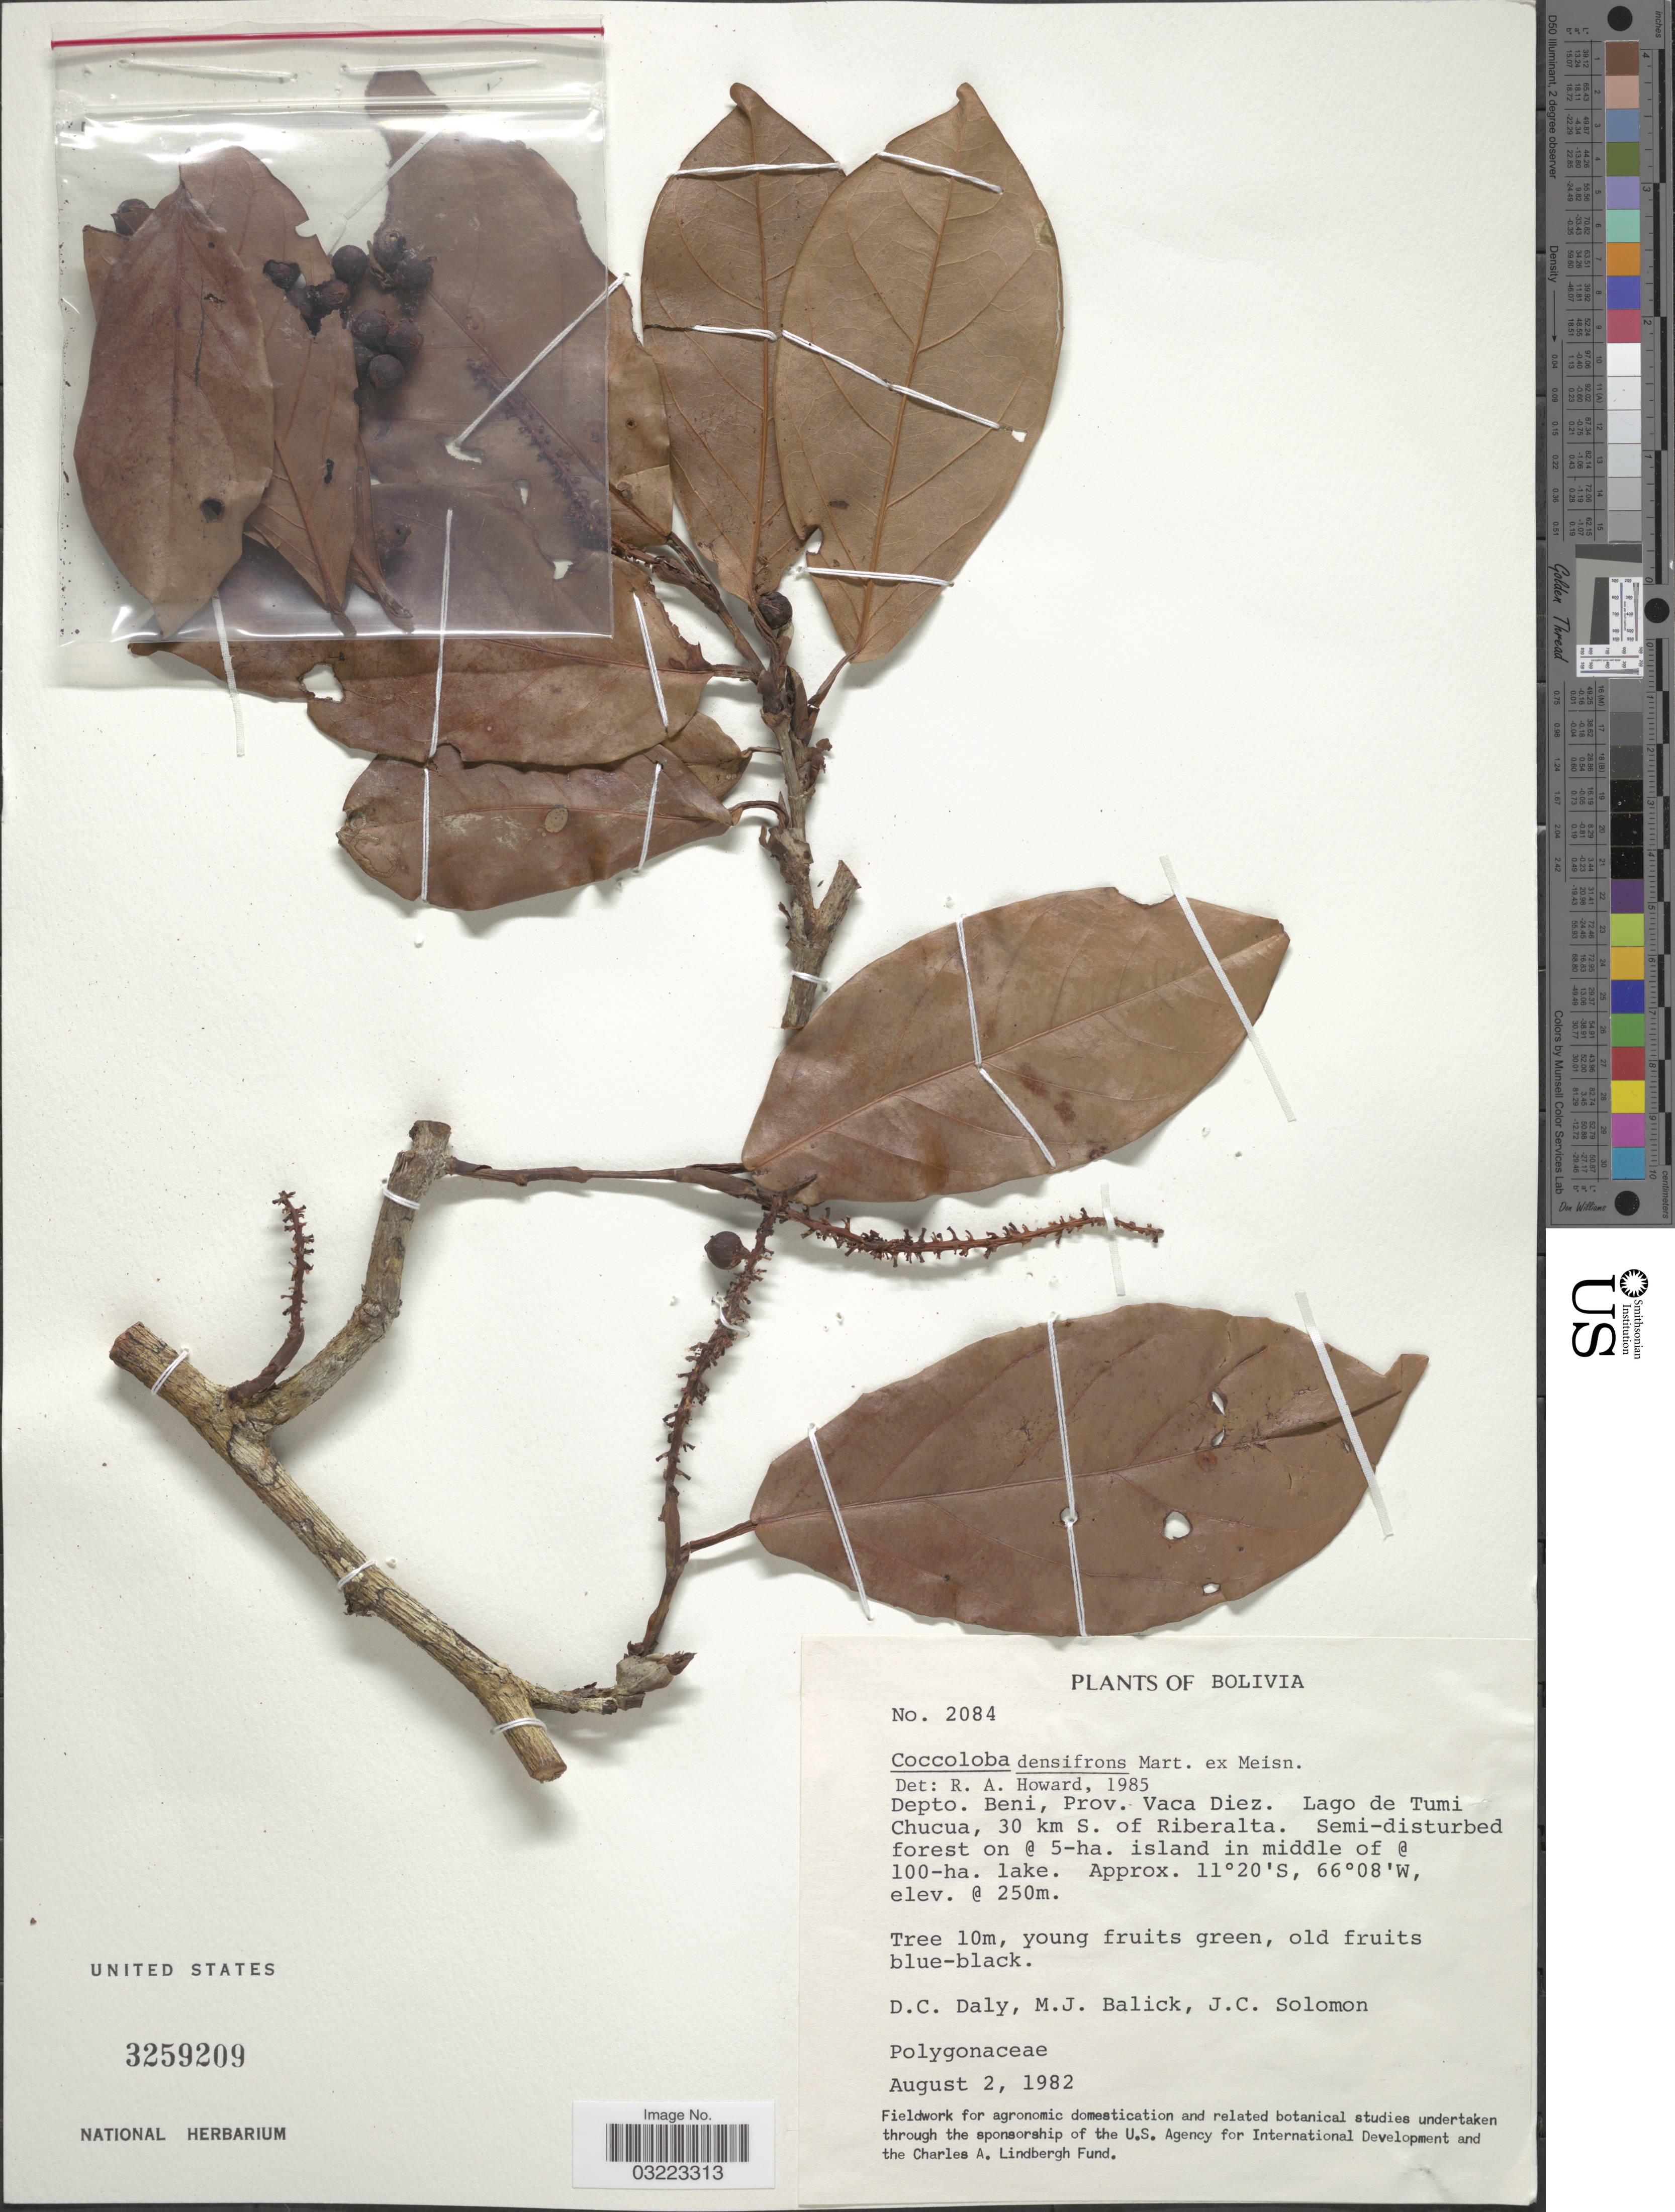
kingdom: Plantae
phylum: Tracheophyta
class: Magnoliopsida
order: Caryophyllales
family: Polygonaceae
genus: Coccoloba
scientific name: Coccoloba densifrons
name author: Mart. ex Meisn.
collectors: D. C. Daly, M. J. Balick & J. C. Solomon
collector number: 2084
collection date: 1982-08-02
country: Bolivia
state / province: Beni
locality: Depto. Beni, Prov. Vaca Diez. Lago de Tumi Chucua, 30 km S. of Riberalta.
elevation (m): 250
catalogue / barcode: US 3259209